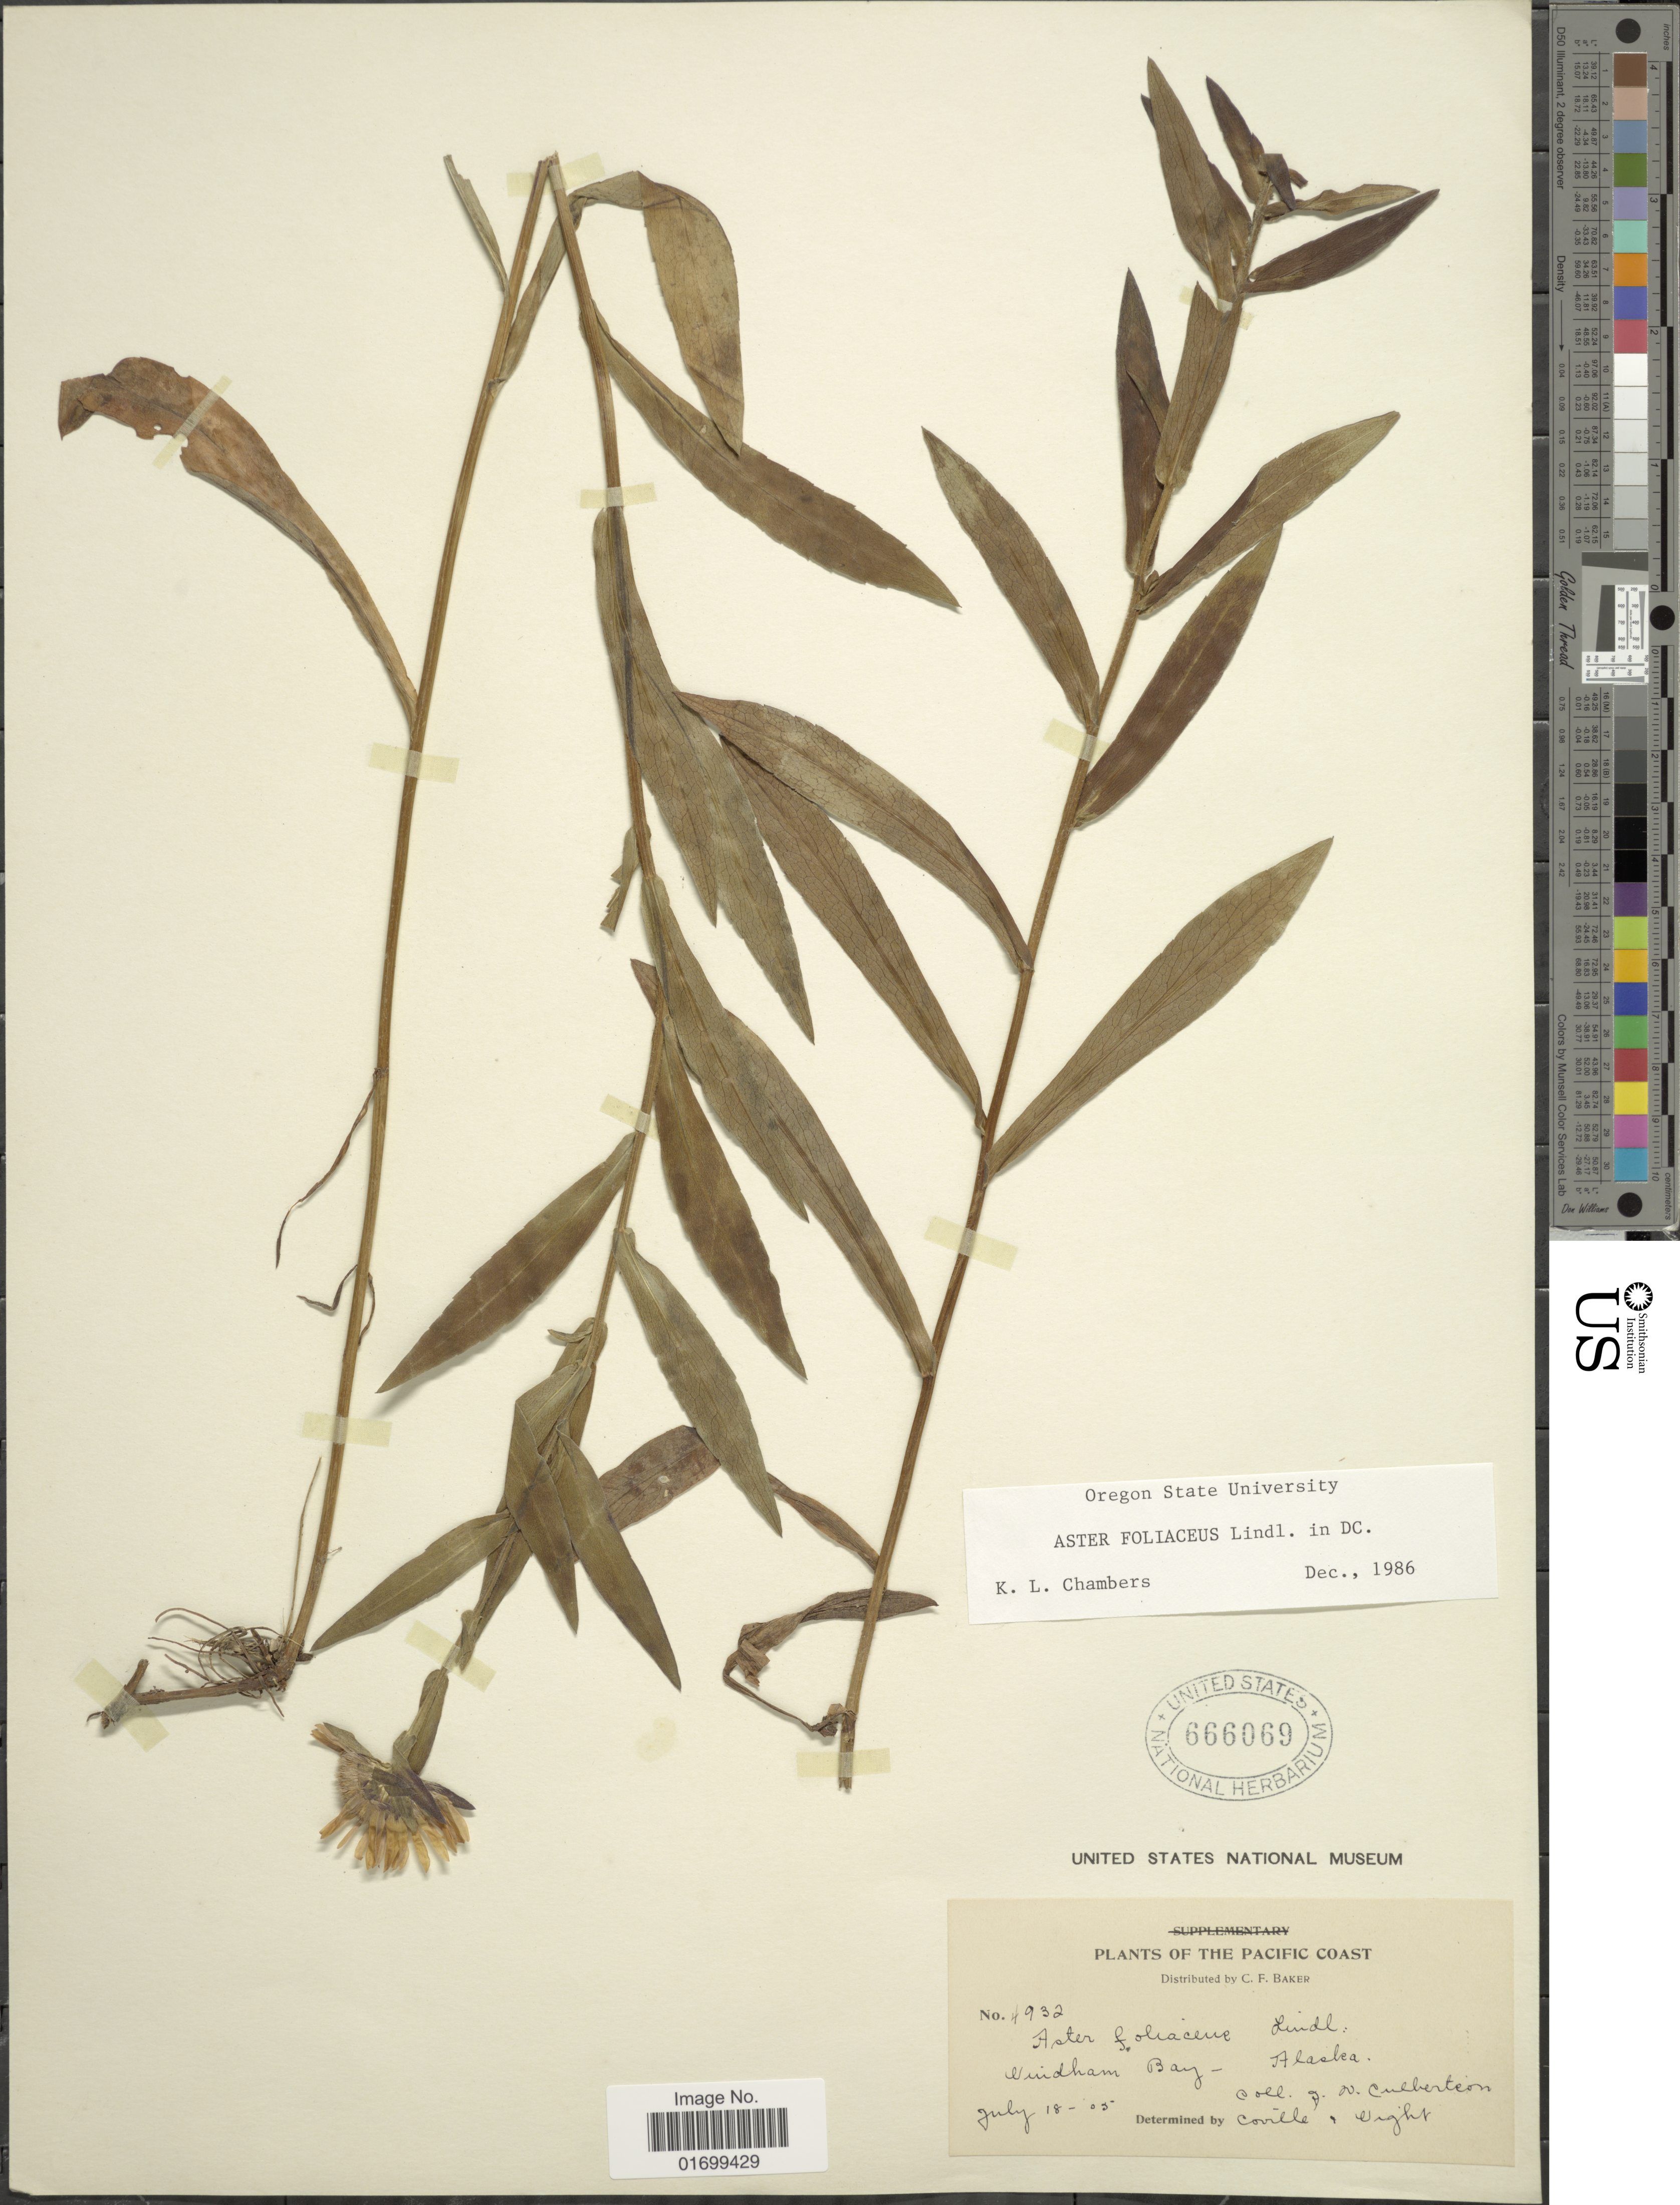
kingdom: Plantae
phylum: Tracheophyta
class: Magnoliopsida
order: Asterales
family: Asteraceae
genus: Symphyotrichum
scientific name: Symphyotrichum foliaceum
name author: (Lindl. ex DC.) G.L. Nesom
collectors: J. Culbertson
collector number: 4932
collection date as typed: Transcribed d/m/y: 18/7/5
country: United States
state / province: Alaska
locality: Pacific Coast. Windham Bay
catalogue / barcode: US 666069